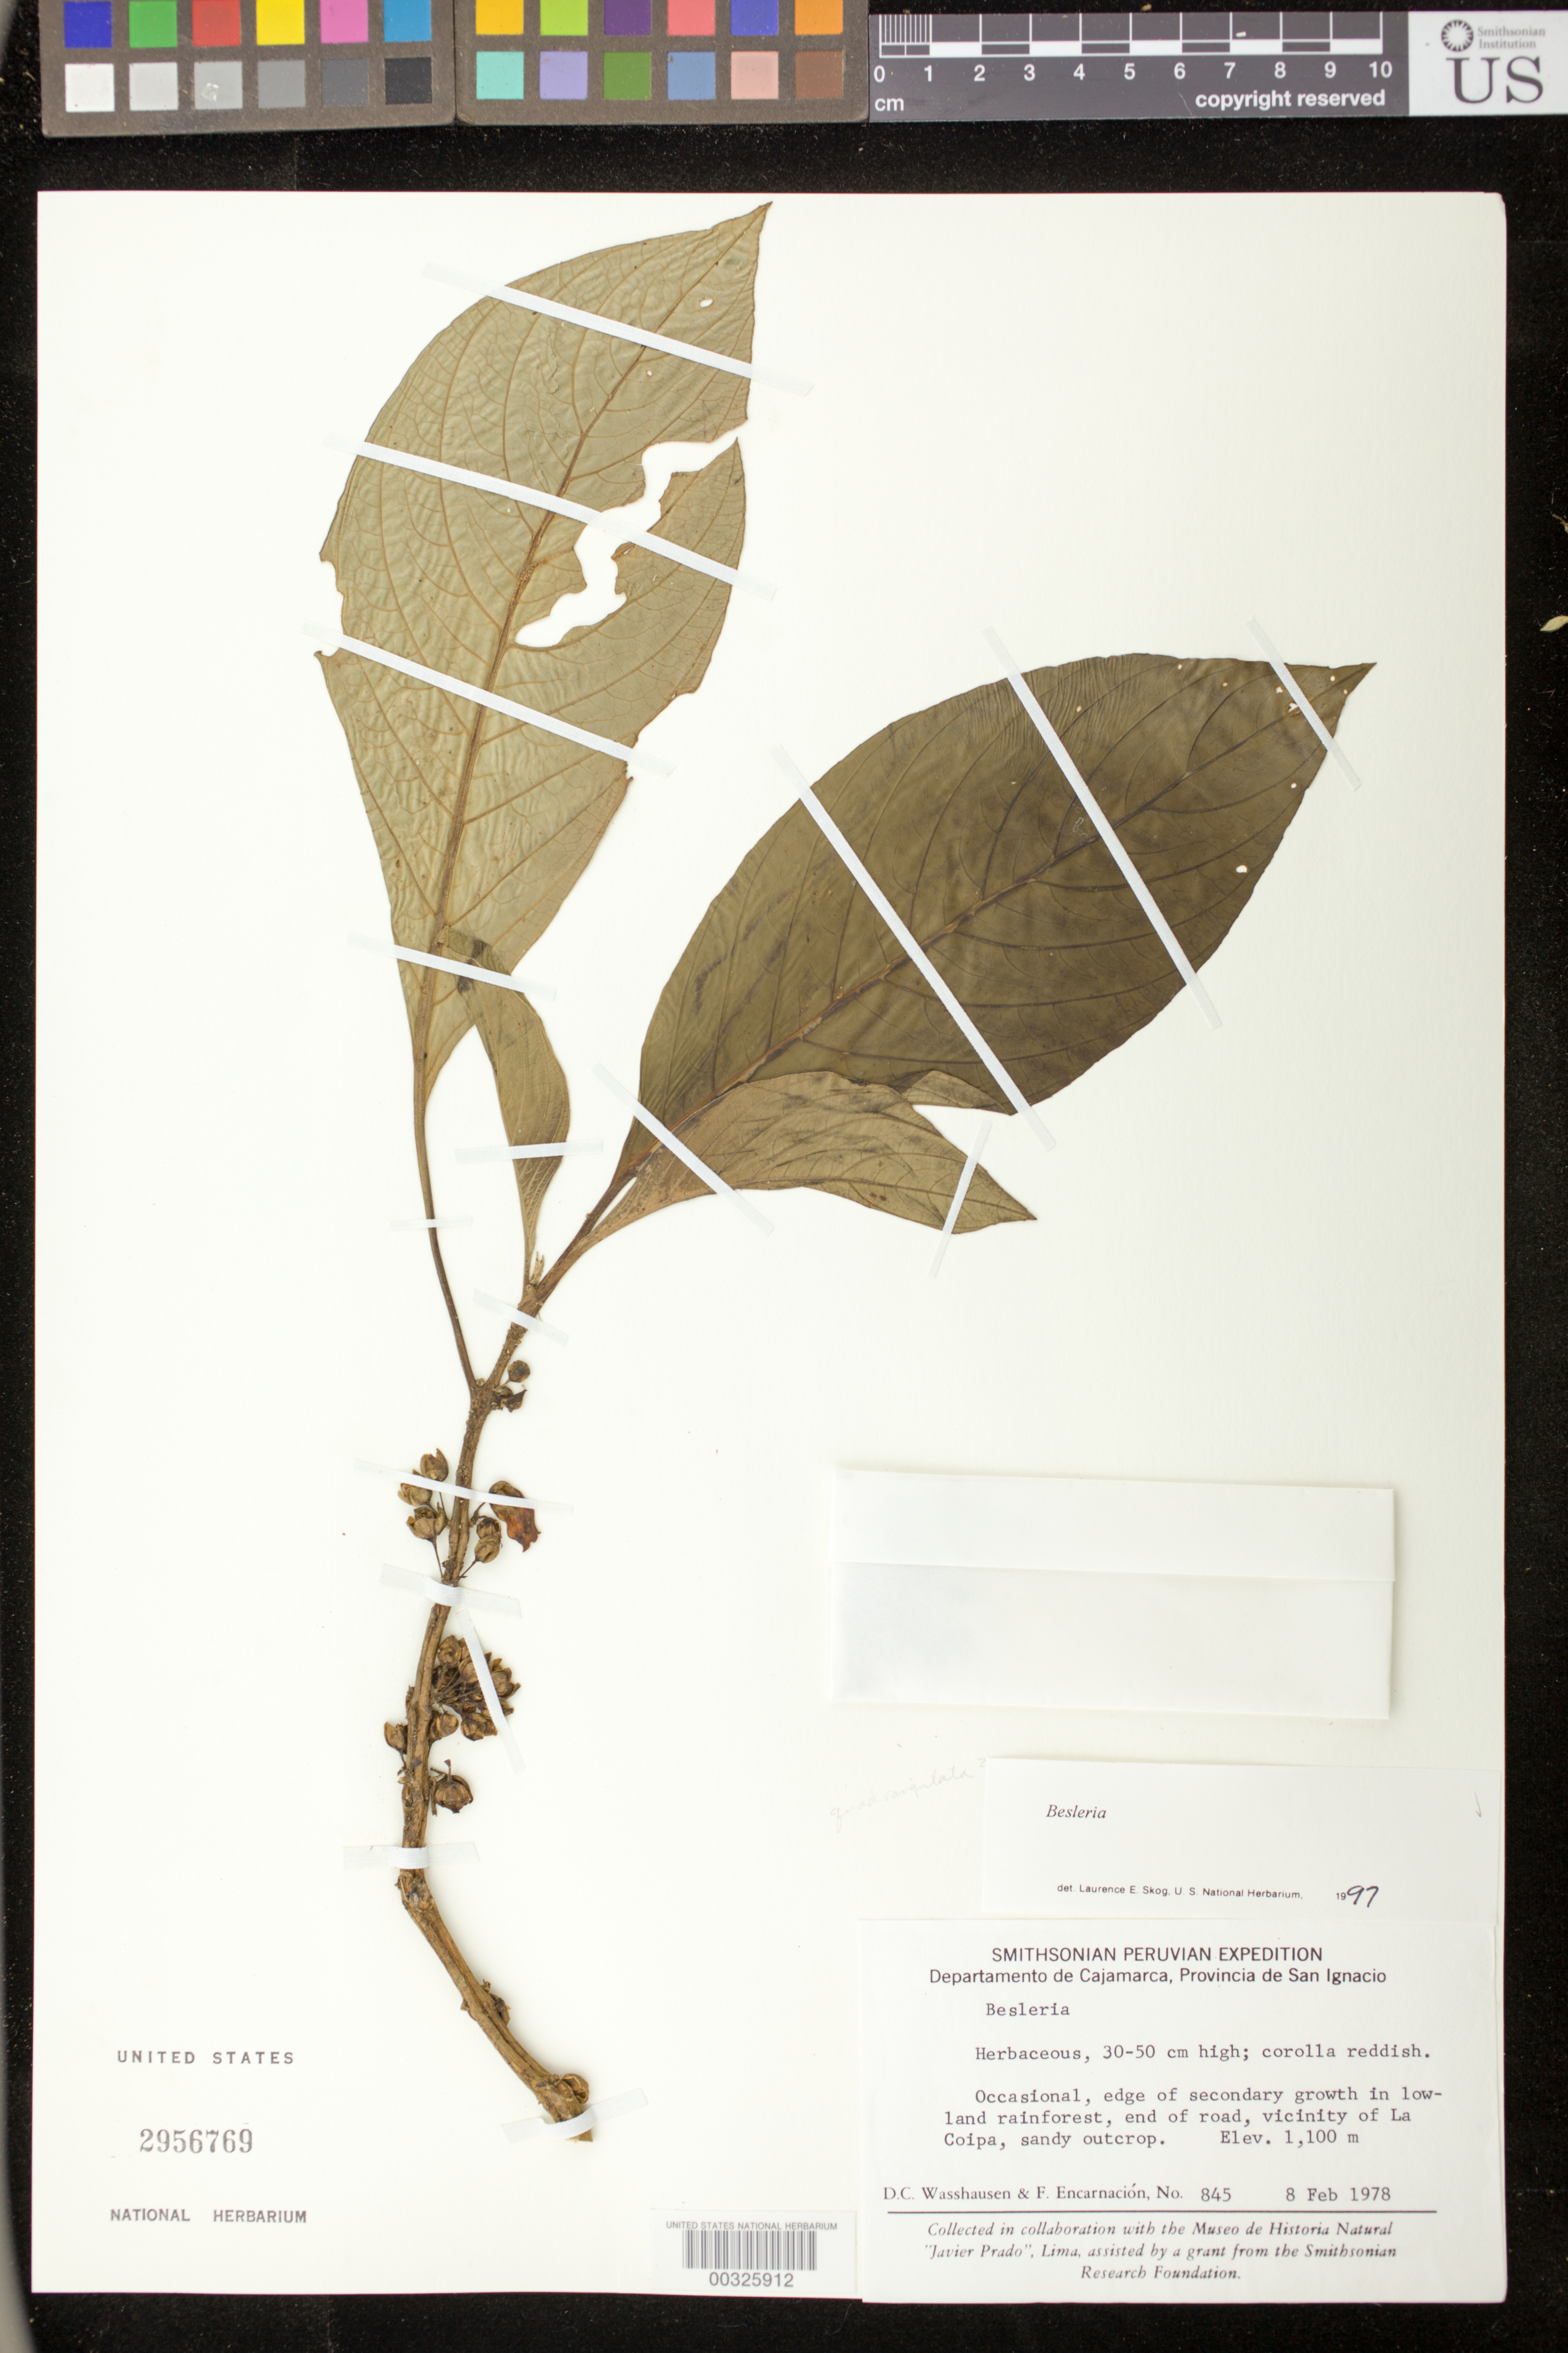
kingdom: Plantae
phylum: Tracheophyta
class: Magnoliopsida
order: Lamiales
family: Gesneriaceae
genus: Besleria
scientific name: Besleria sp.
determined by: Skog, Laurence E.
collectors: D. C. Wasshausen & F. Encarnación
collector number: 845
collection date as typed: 08 Feb 1978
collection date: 1978-02-08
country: Peru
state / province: Cajamarca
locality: Prov. San Ignacio; end of road, vicinity of La Coipa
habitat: Occasional, edge of secondary growth in lowland rainforest, sandy outcrop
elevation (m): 1100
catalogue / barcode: US 2956769